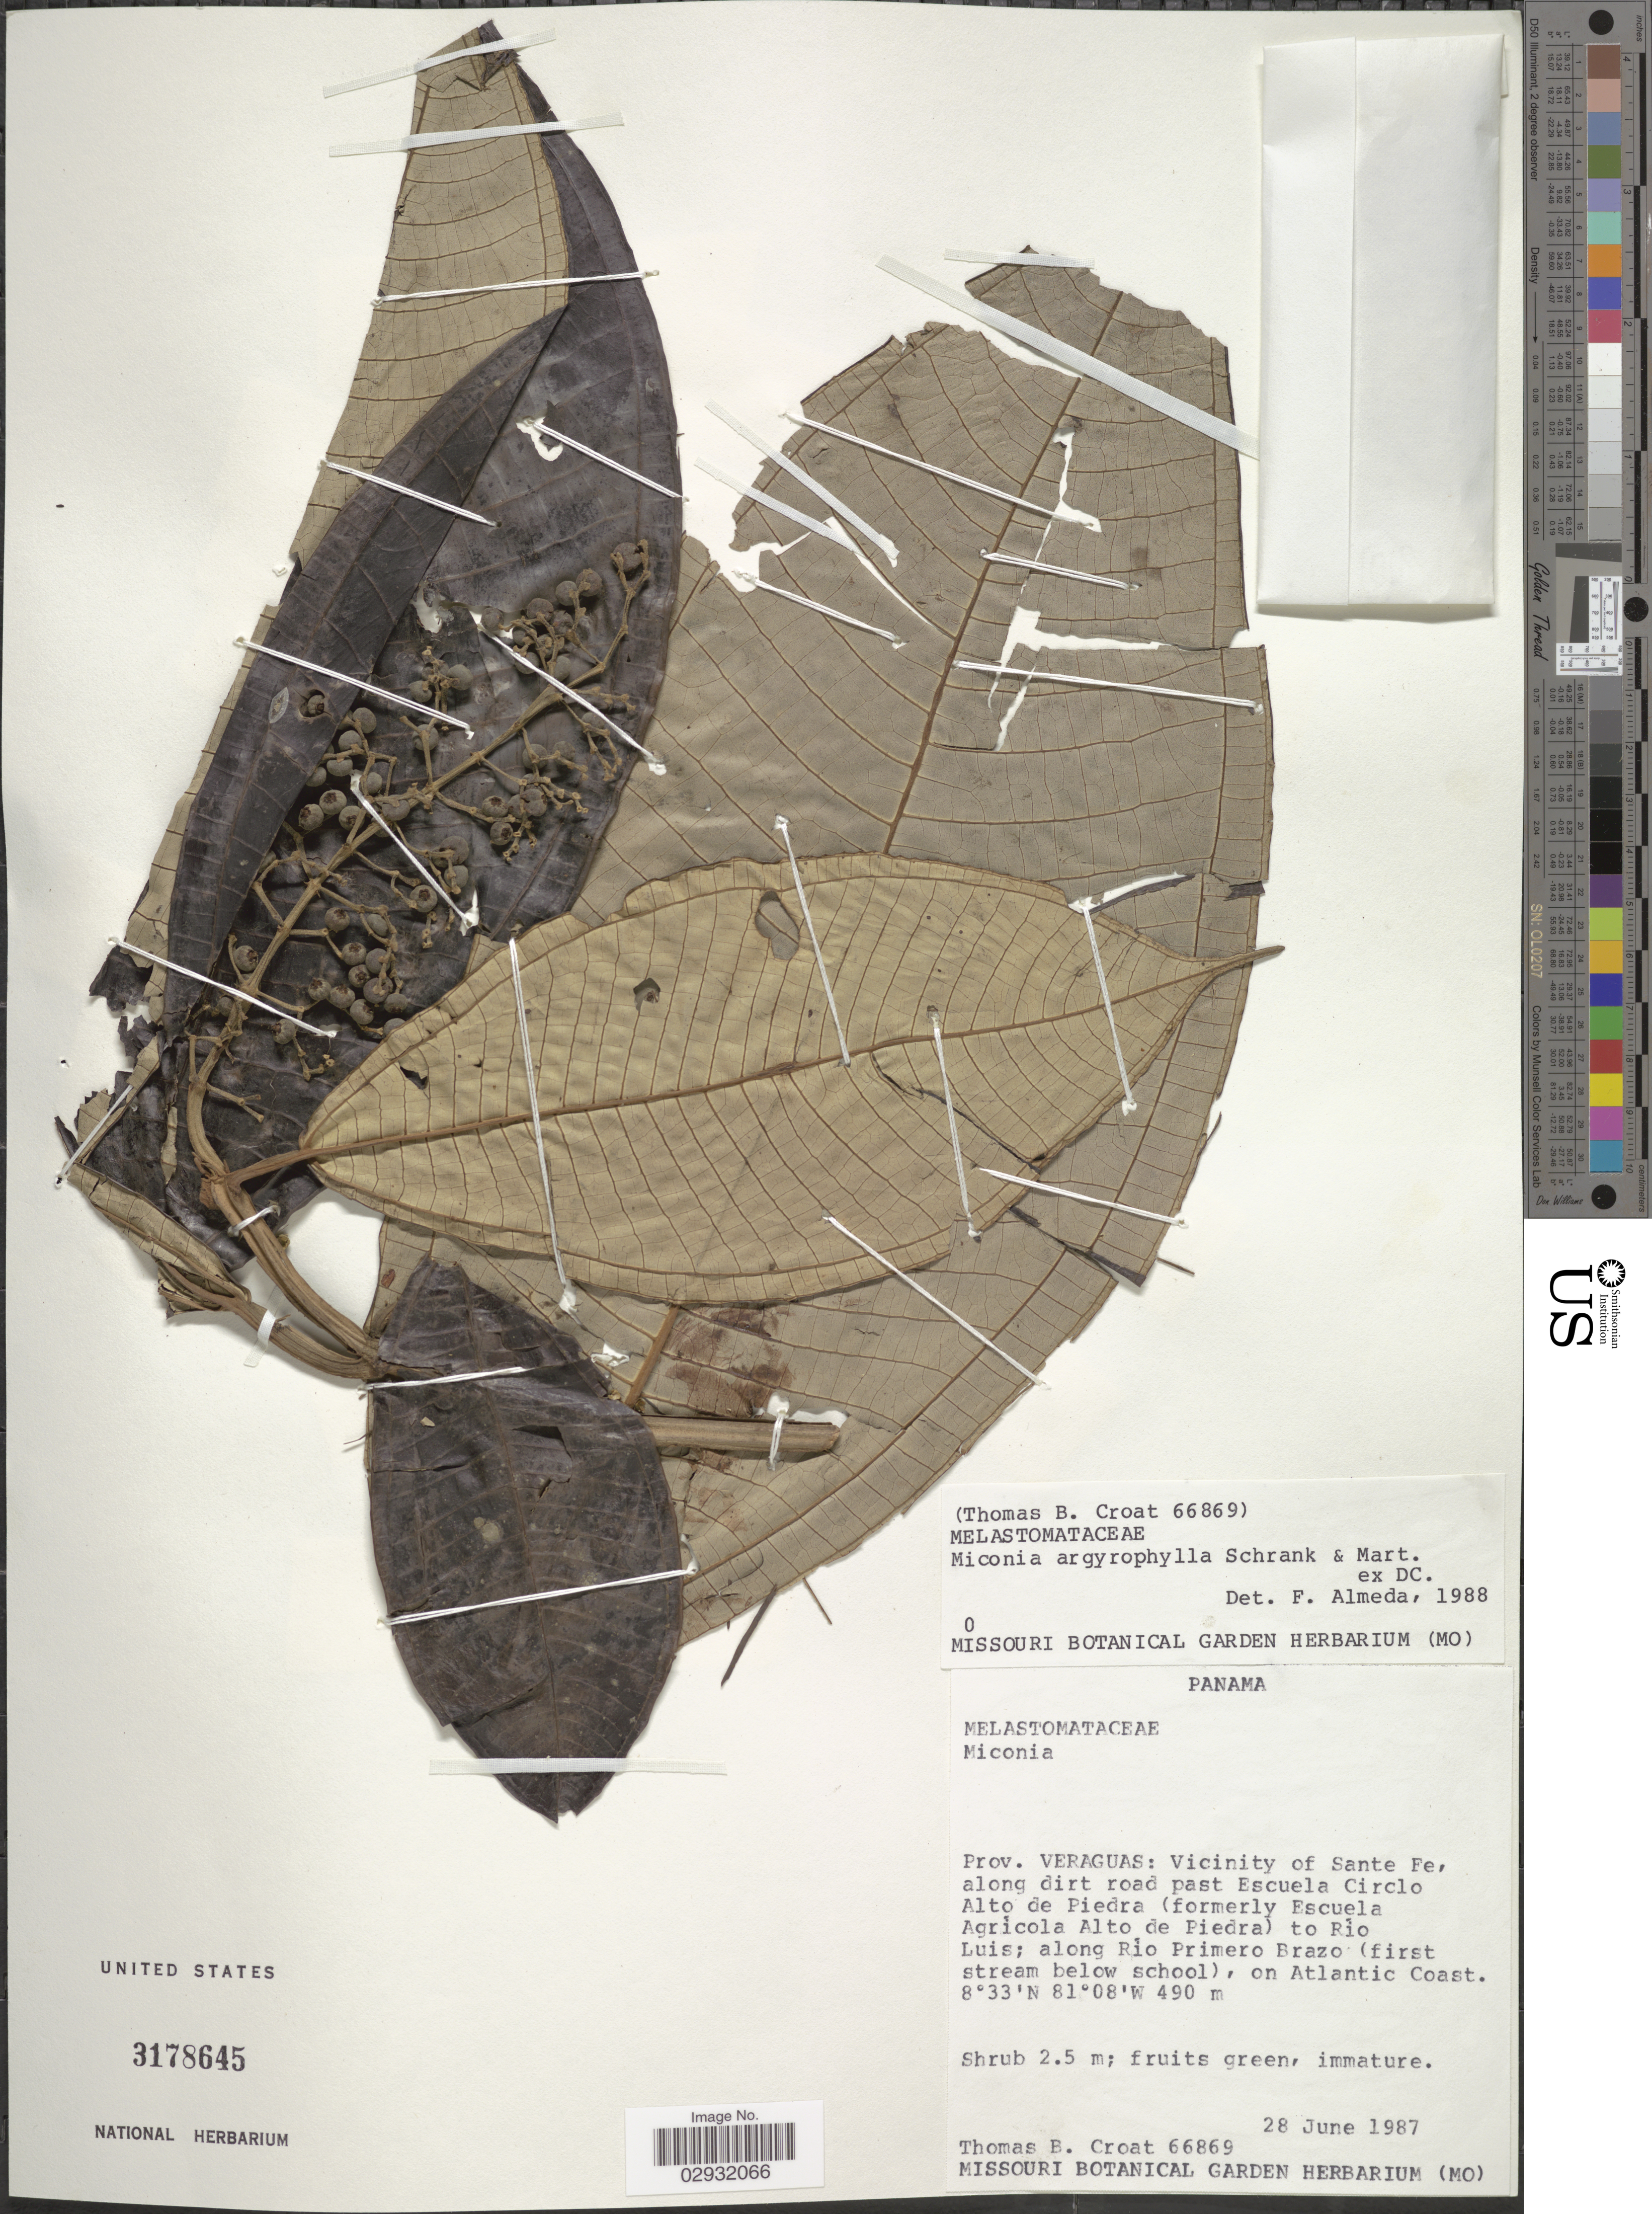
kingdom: Plantae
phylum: Tracheophyta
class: Magnoliopsida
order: Myrtales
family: Melastomataceae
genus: Miconia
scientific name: Miconia argyrophylla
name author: DC.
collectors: T. B. Croat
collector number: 66869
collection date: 1987-06-28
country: Panama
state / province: Veraguas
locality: Prov.: Veraguas: Vicinity of Santa Fe, along dirt road past Escuela Circlo Alto de Piedra (formerly Escuela Agricola Alto de Piedra) to Rio Luis; along Rio Primero Brazo.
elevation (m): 490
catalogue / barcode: US 3178645